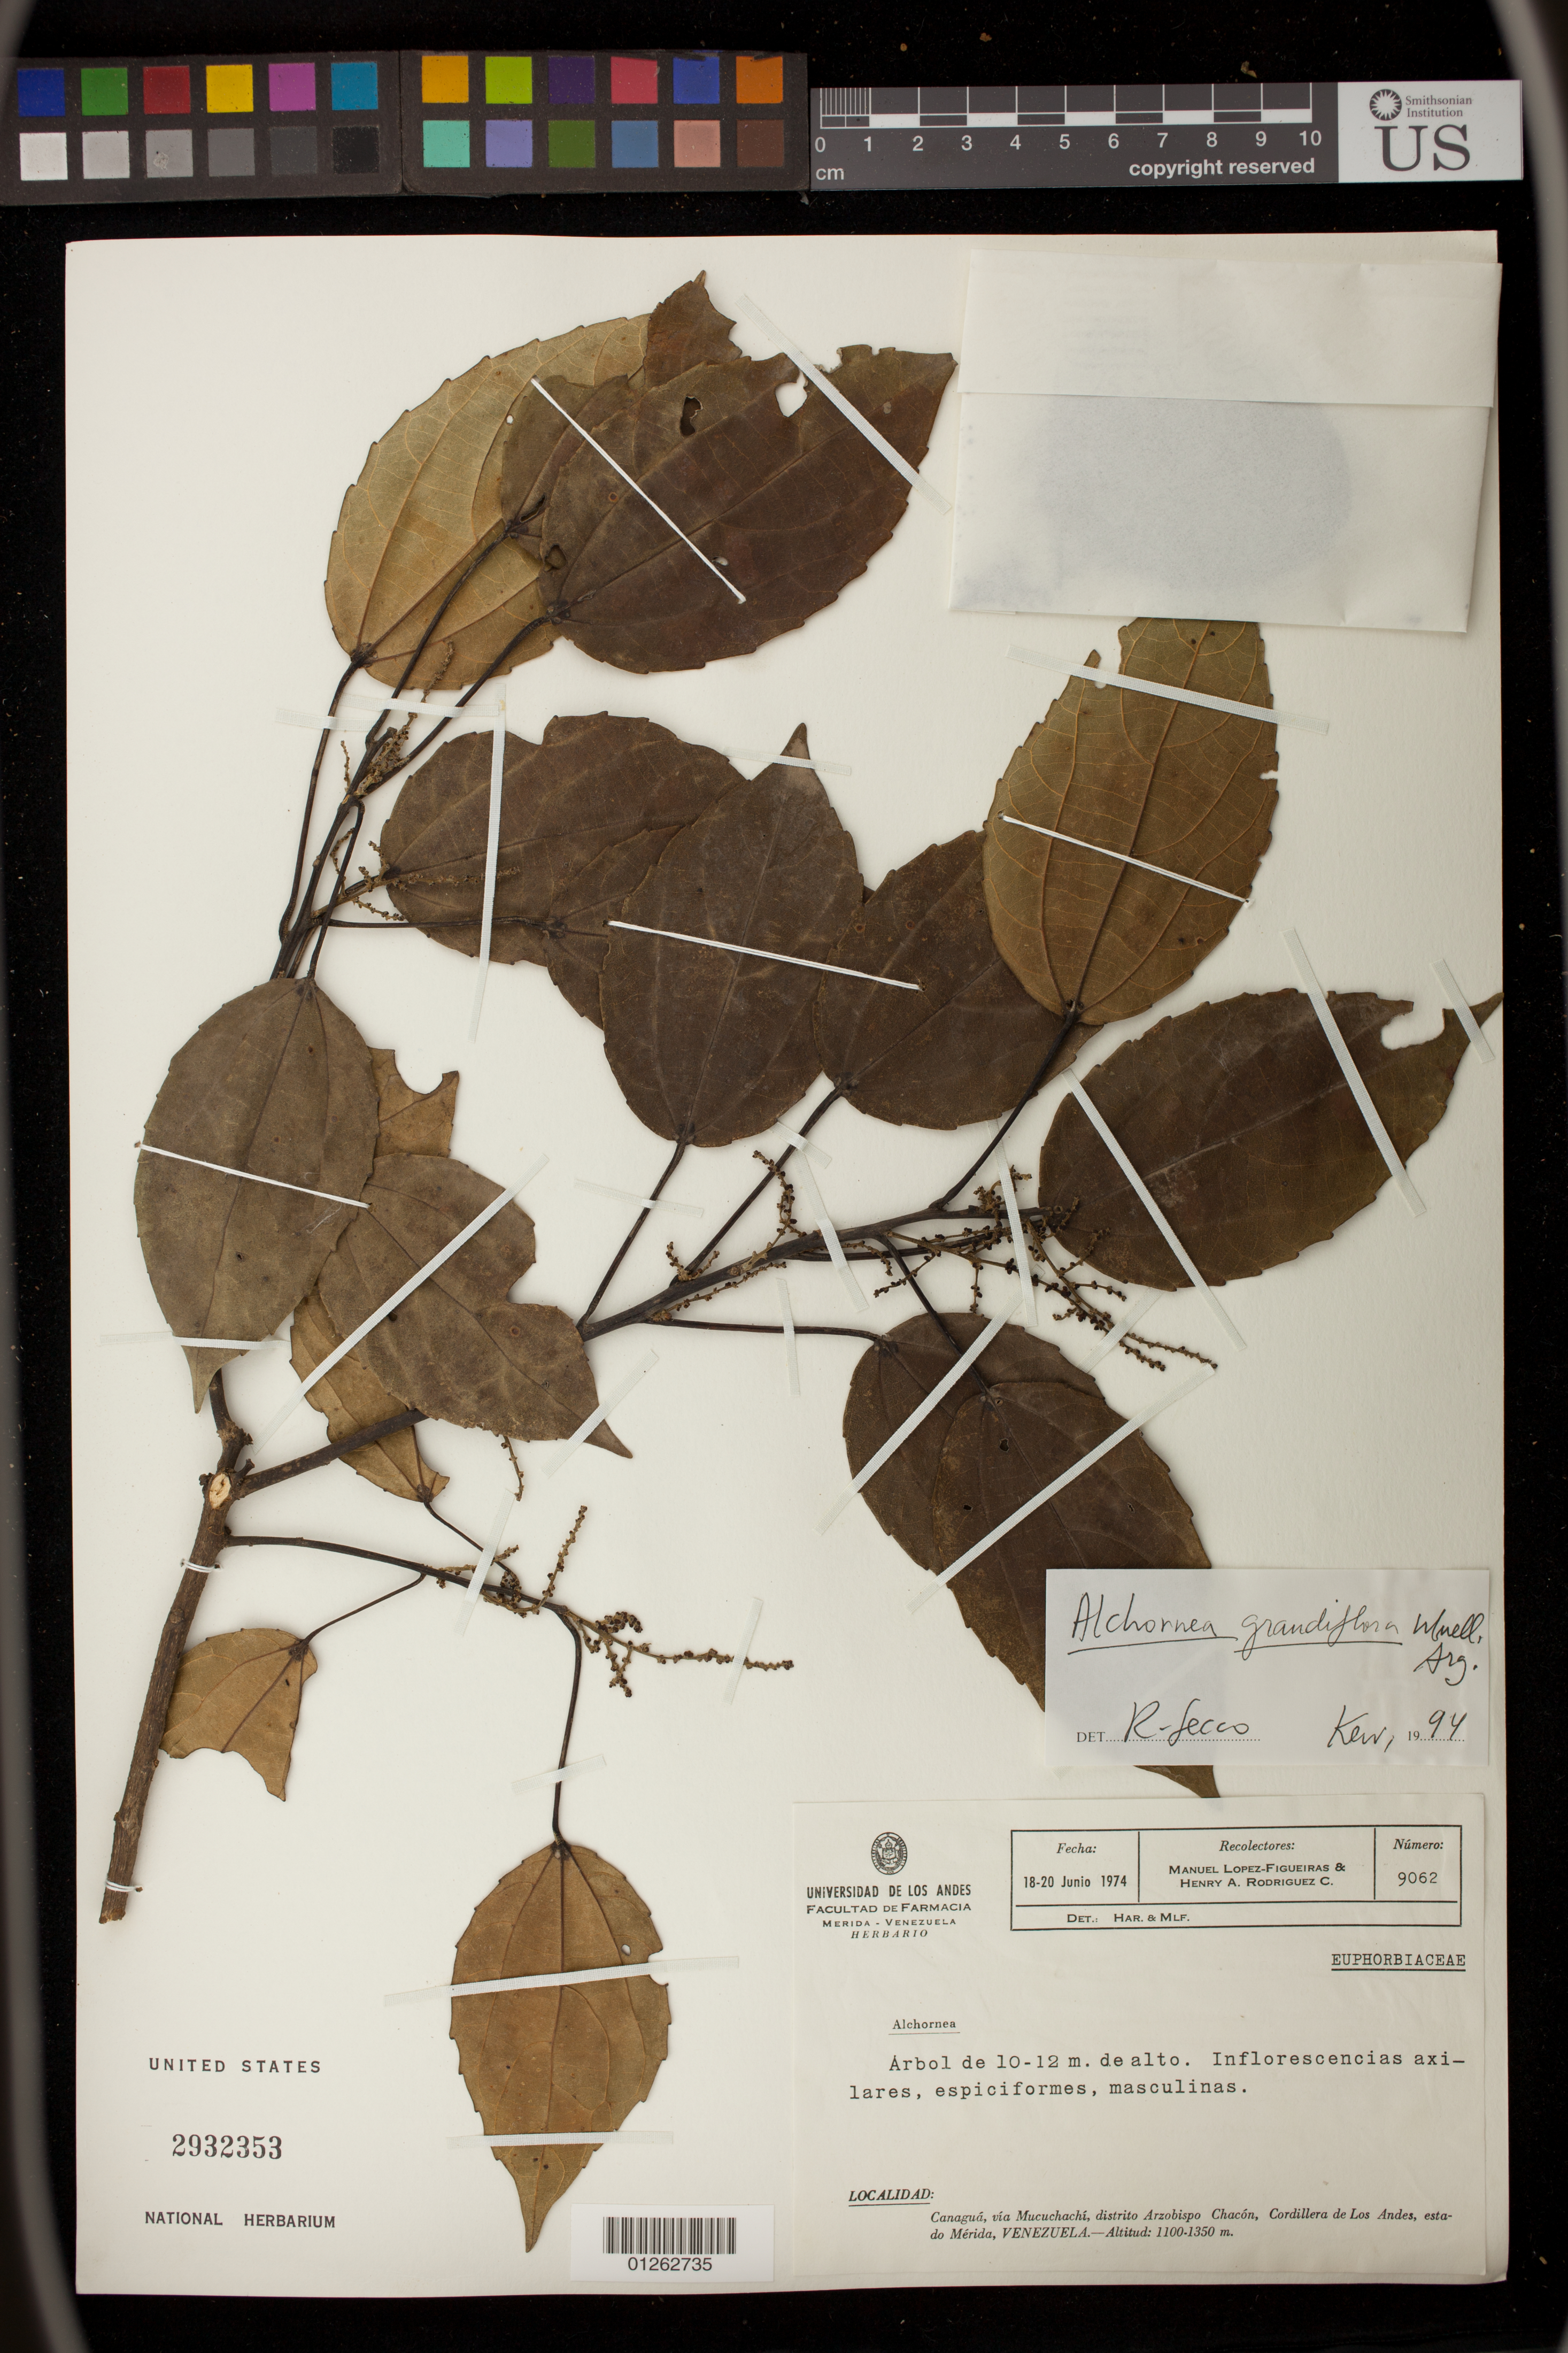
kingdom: Plantae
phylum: Tracheophyta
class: Magnoliopsida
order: Malpighiales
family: Euphorbiaceae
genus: Alchornea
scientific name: Alchornea grandiflora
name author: Müll. Arg.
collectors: M. López Figueiras & H. Rodriguez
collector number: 9062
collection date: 1974-06-18/1974-06-20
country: Venezuela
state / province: Mérida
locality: Canaguß, via Mucuchachf, distrito Arzobispo Chac=n, Cordillera de Los Andes, estabado MTrida, VENEZUELA.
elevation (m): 1100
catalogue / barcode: US 2932353